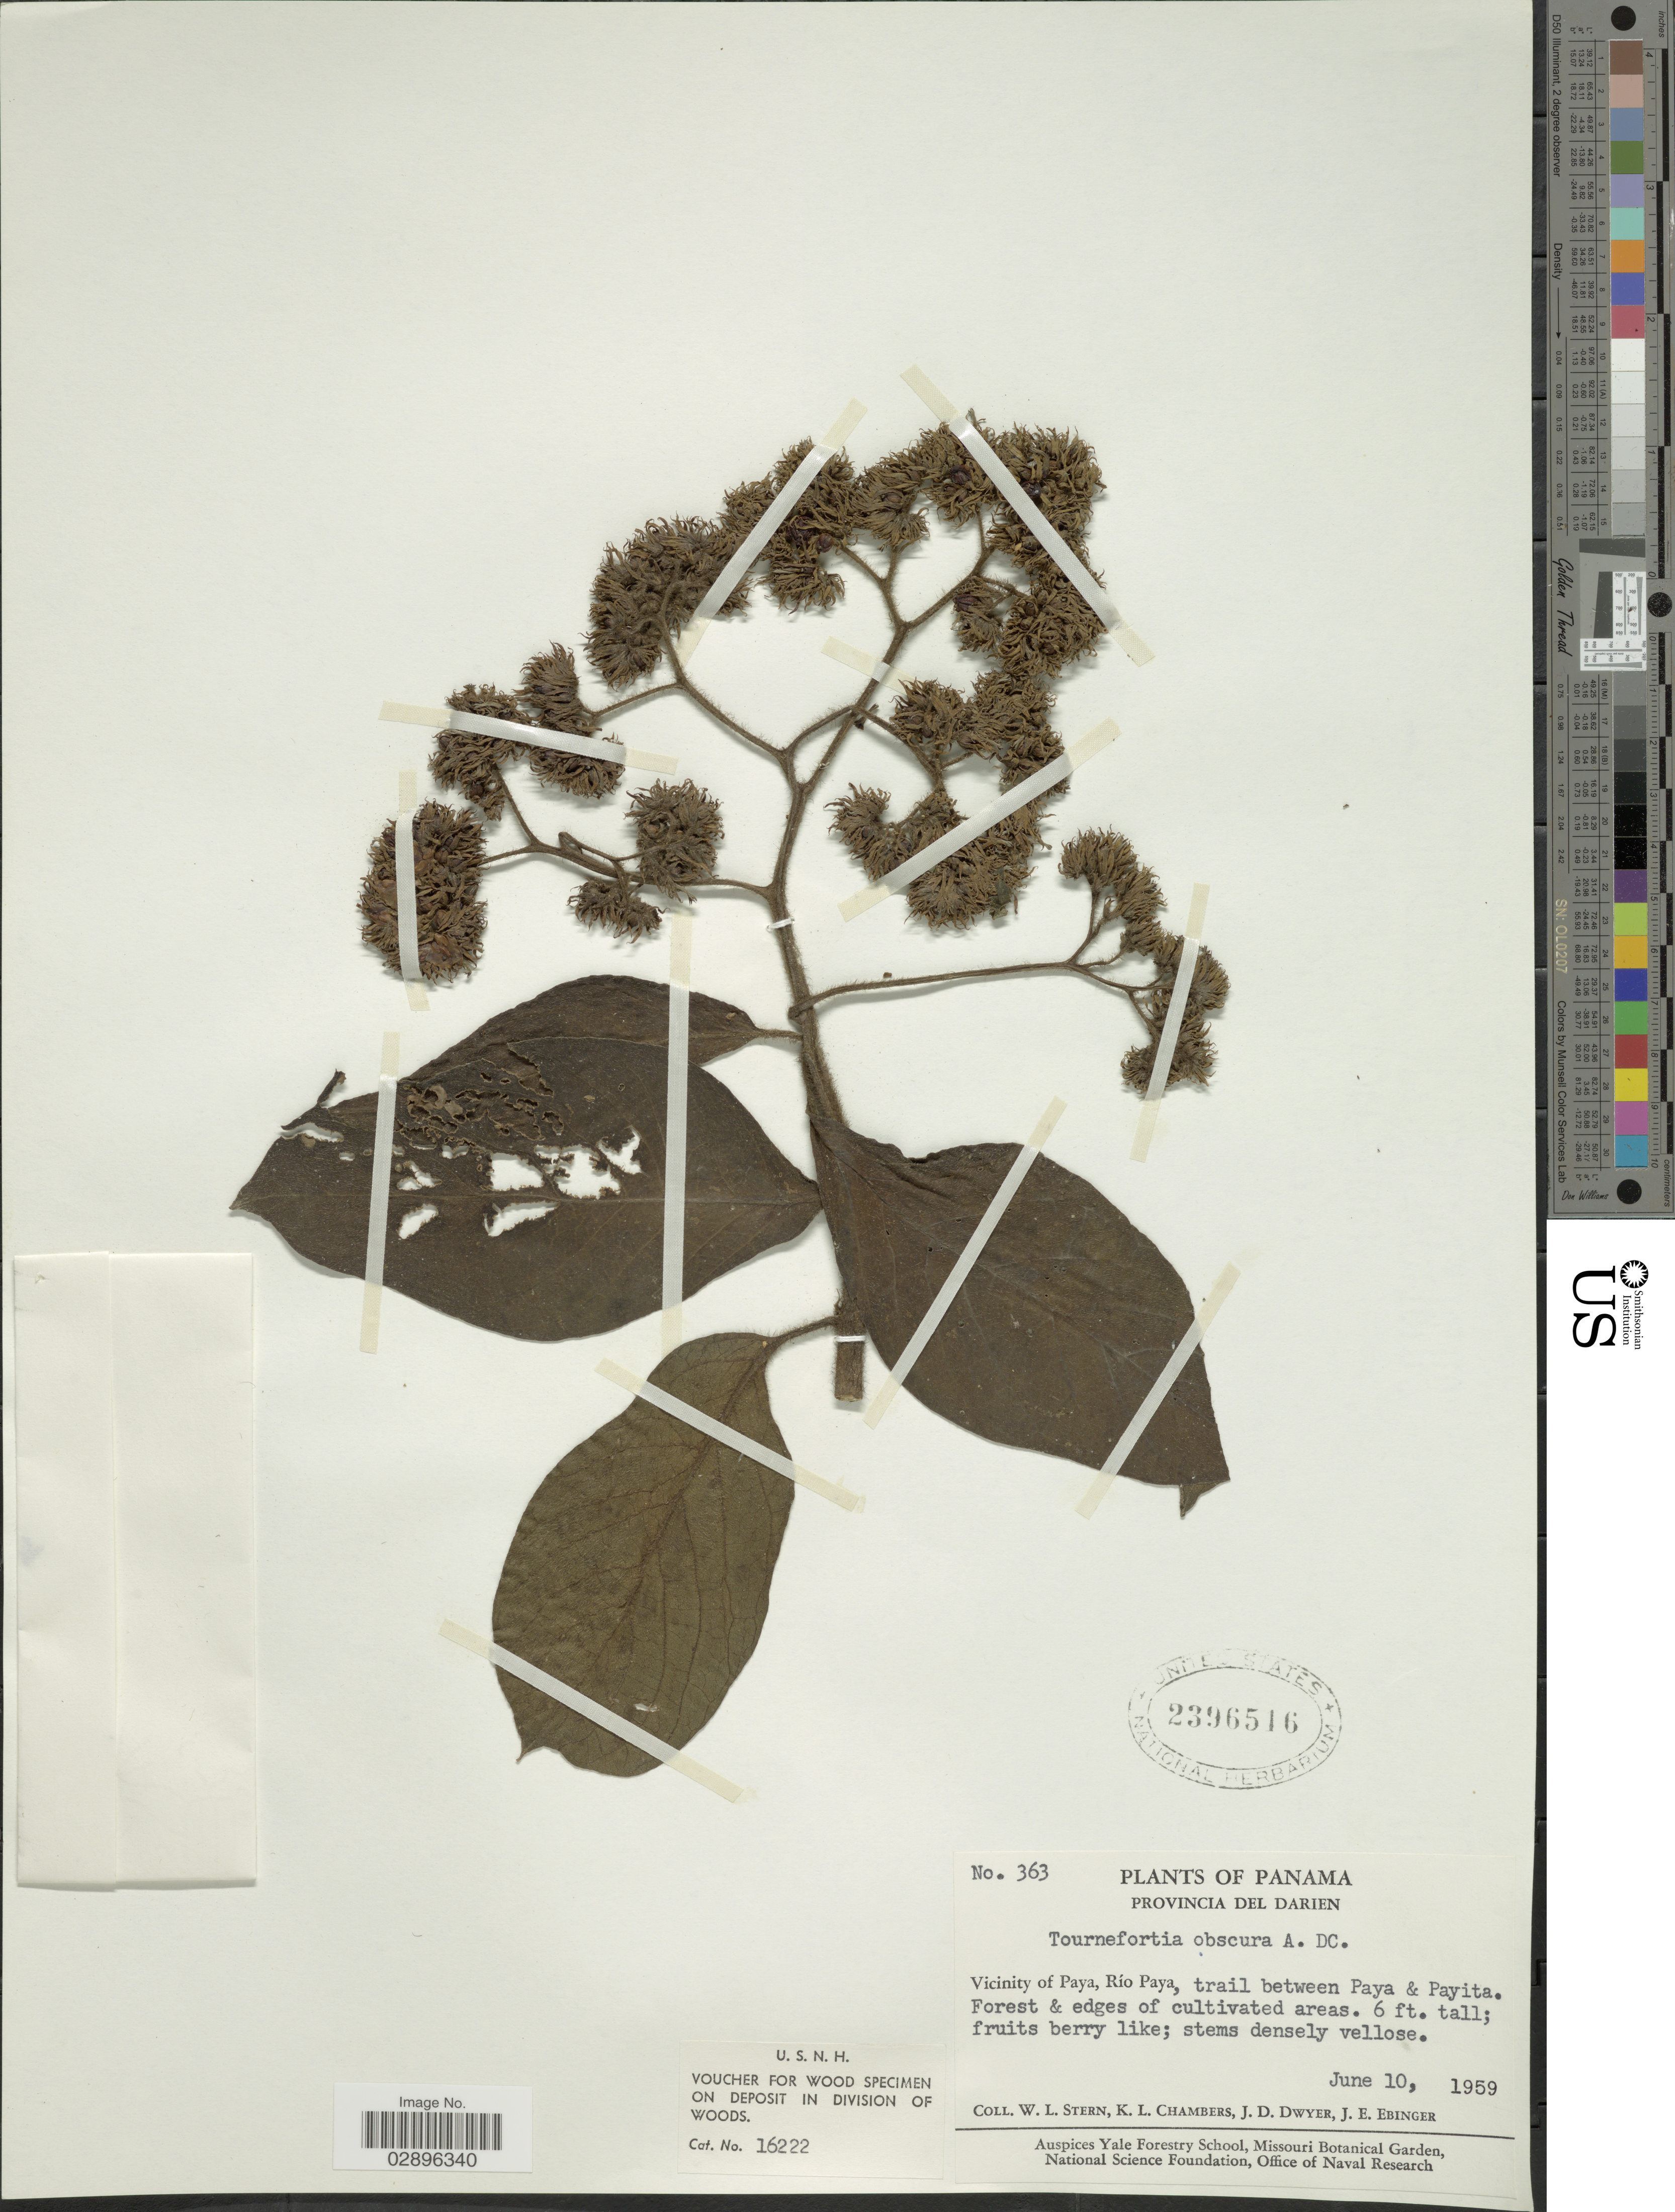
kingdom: Plantae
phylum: Tracheophyta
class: Magnoliopsida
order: Boraginales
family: Heliotropiaceae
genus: Tournefortia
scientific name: Tournefortia cuspidata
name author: Kunth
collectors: W. L. Stern, K. Chambers, J. D. Dwyer & J. Ebinger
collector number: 363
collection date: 1959-06-10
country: Panama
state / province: Darién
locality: Vicinity of Paya, Río Paya, trail between Paya & Payita. Forest & edges of cultivated areas.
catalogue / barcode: US 2396516